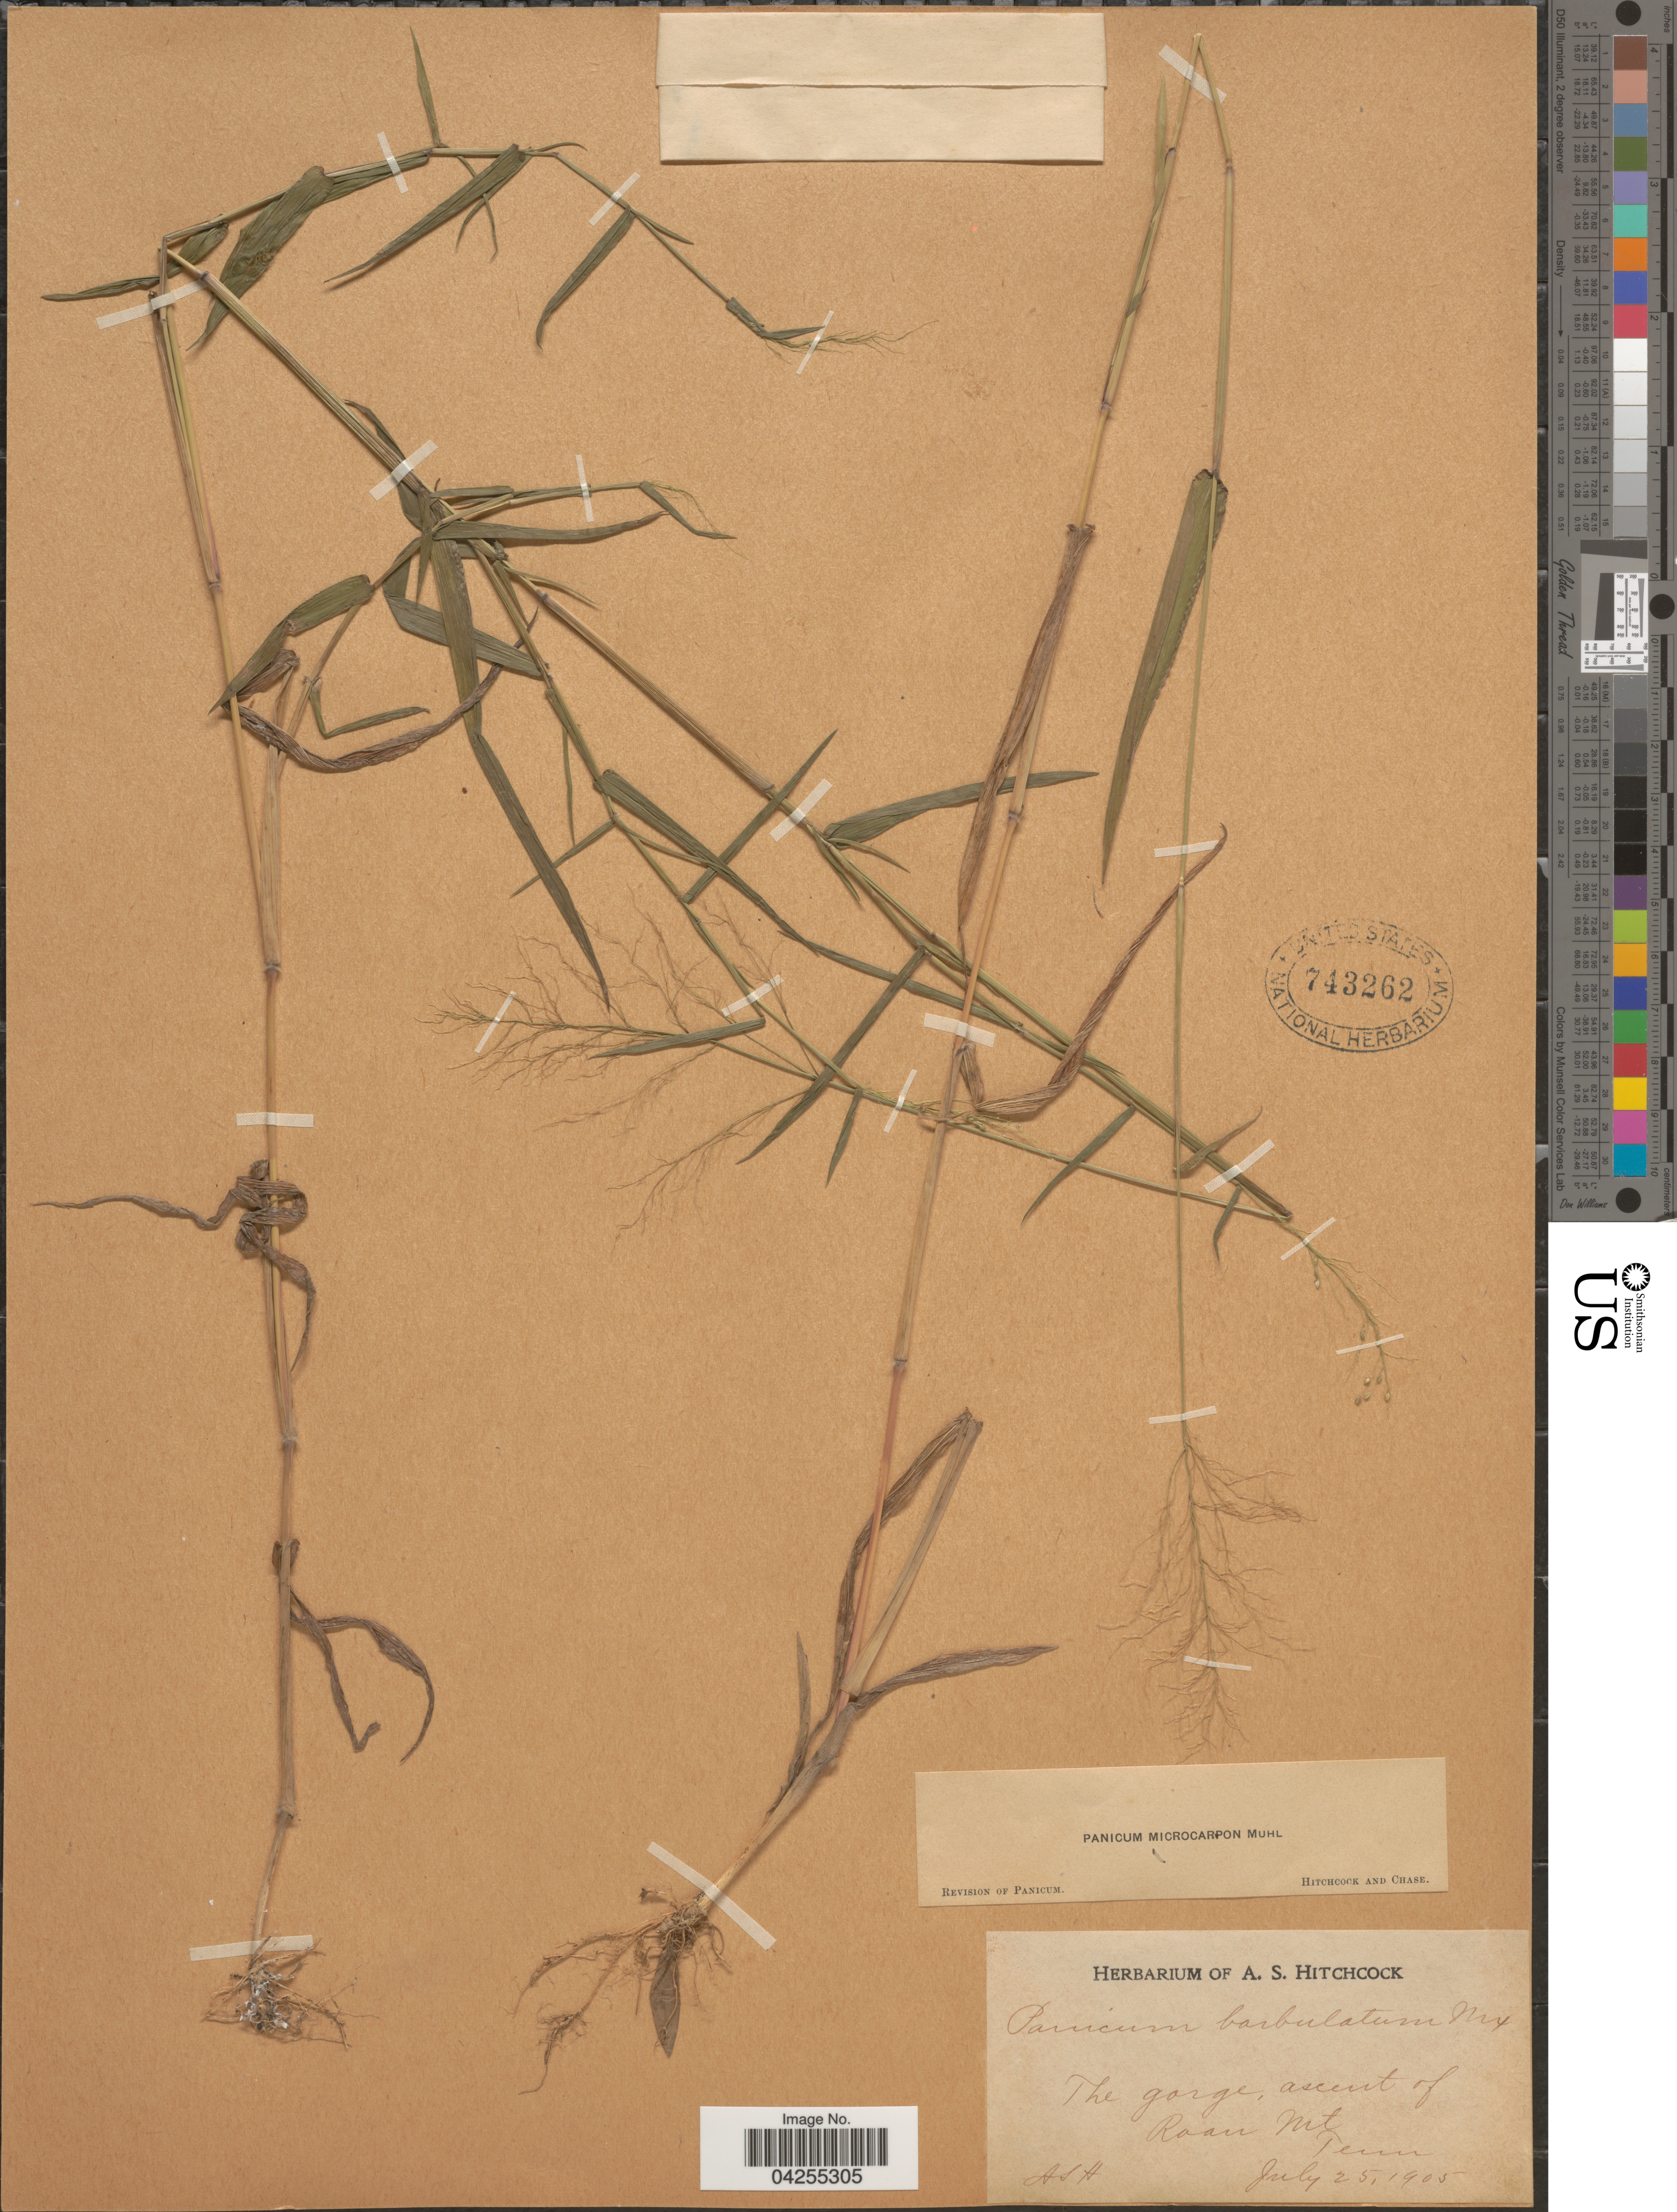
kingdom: Plantae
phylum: Tracheophyta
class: Liliopsida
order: Poales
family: Poaceae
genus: Dichanthelium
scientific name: Dichanthelium dichotomum var. dichotomum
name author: (L.) Gould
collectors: A. S. Hitchcock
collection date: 1905-07-25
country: United States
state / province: Tennessee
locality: The gorge, ascent of Roan Mt.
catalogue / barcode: US 743262